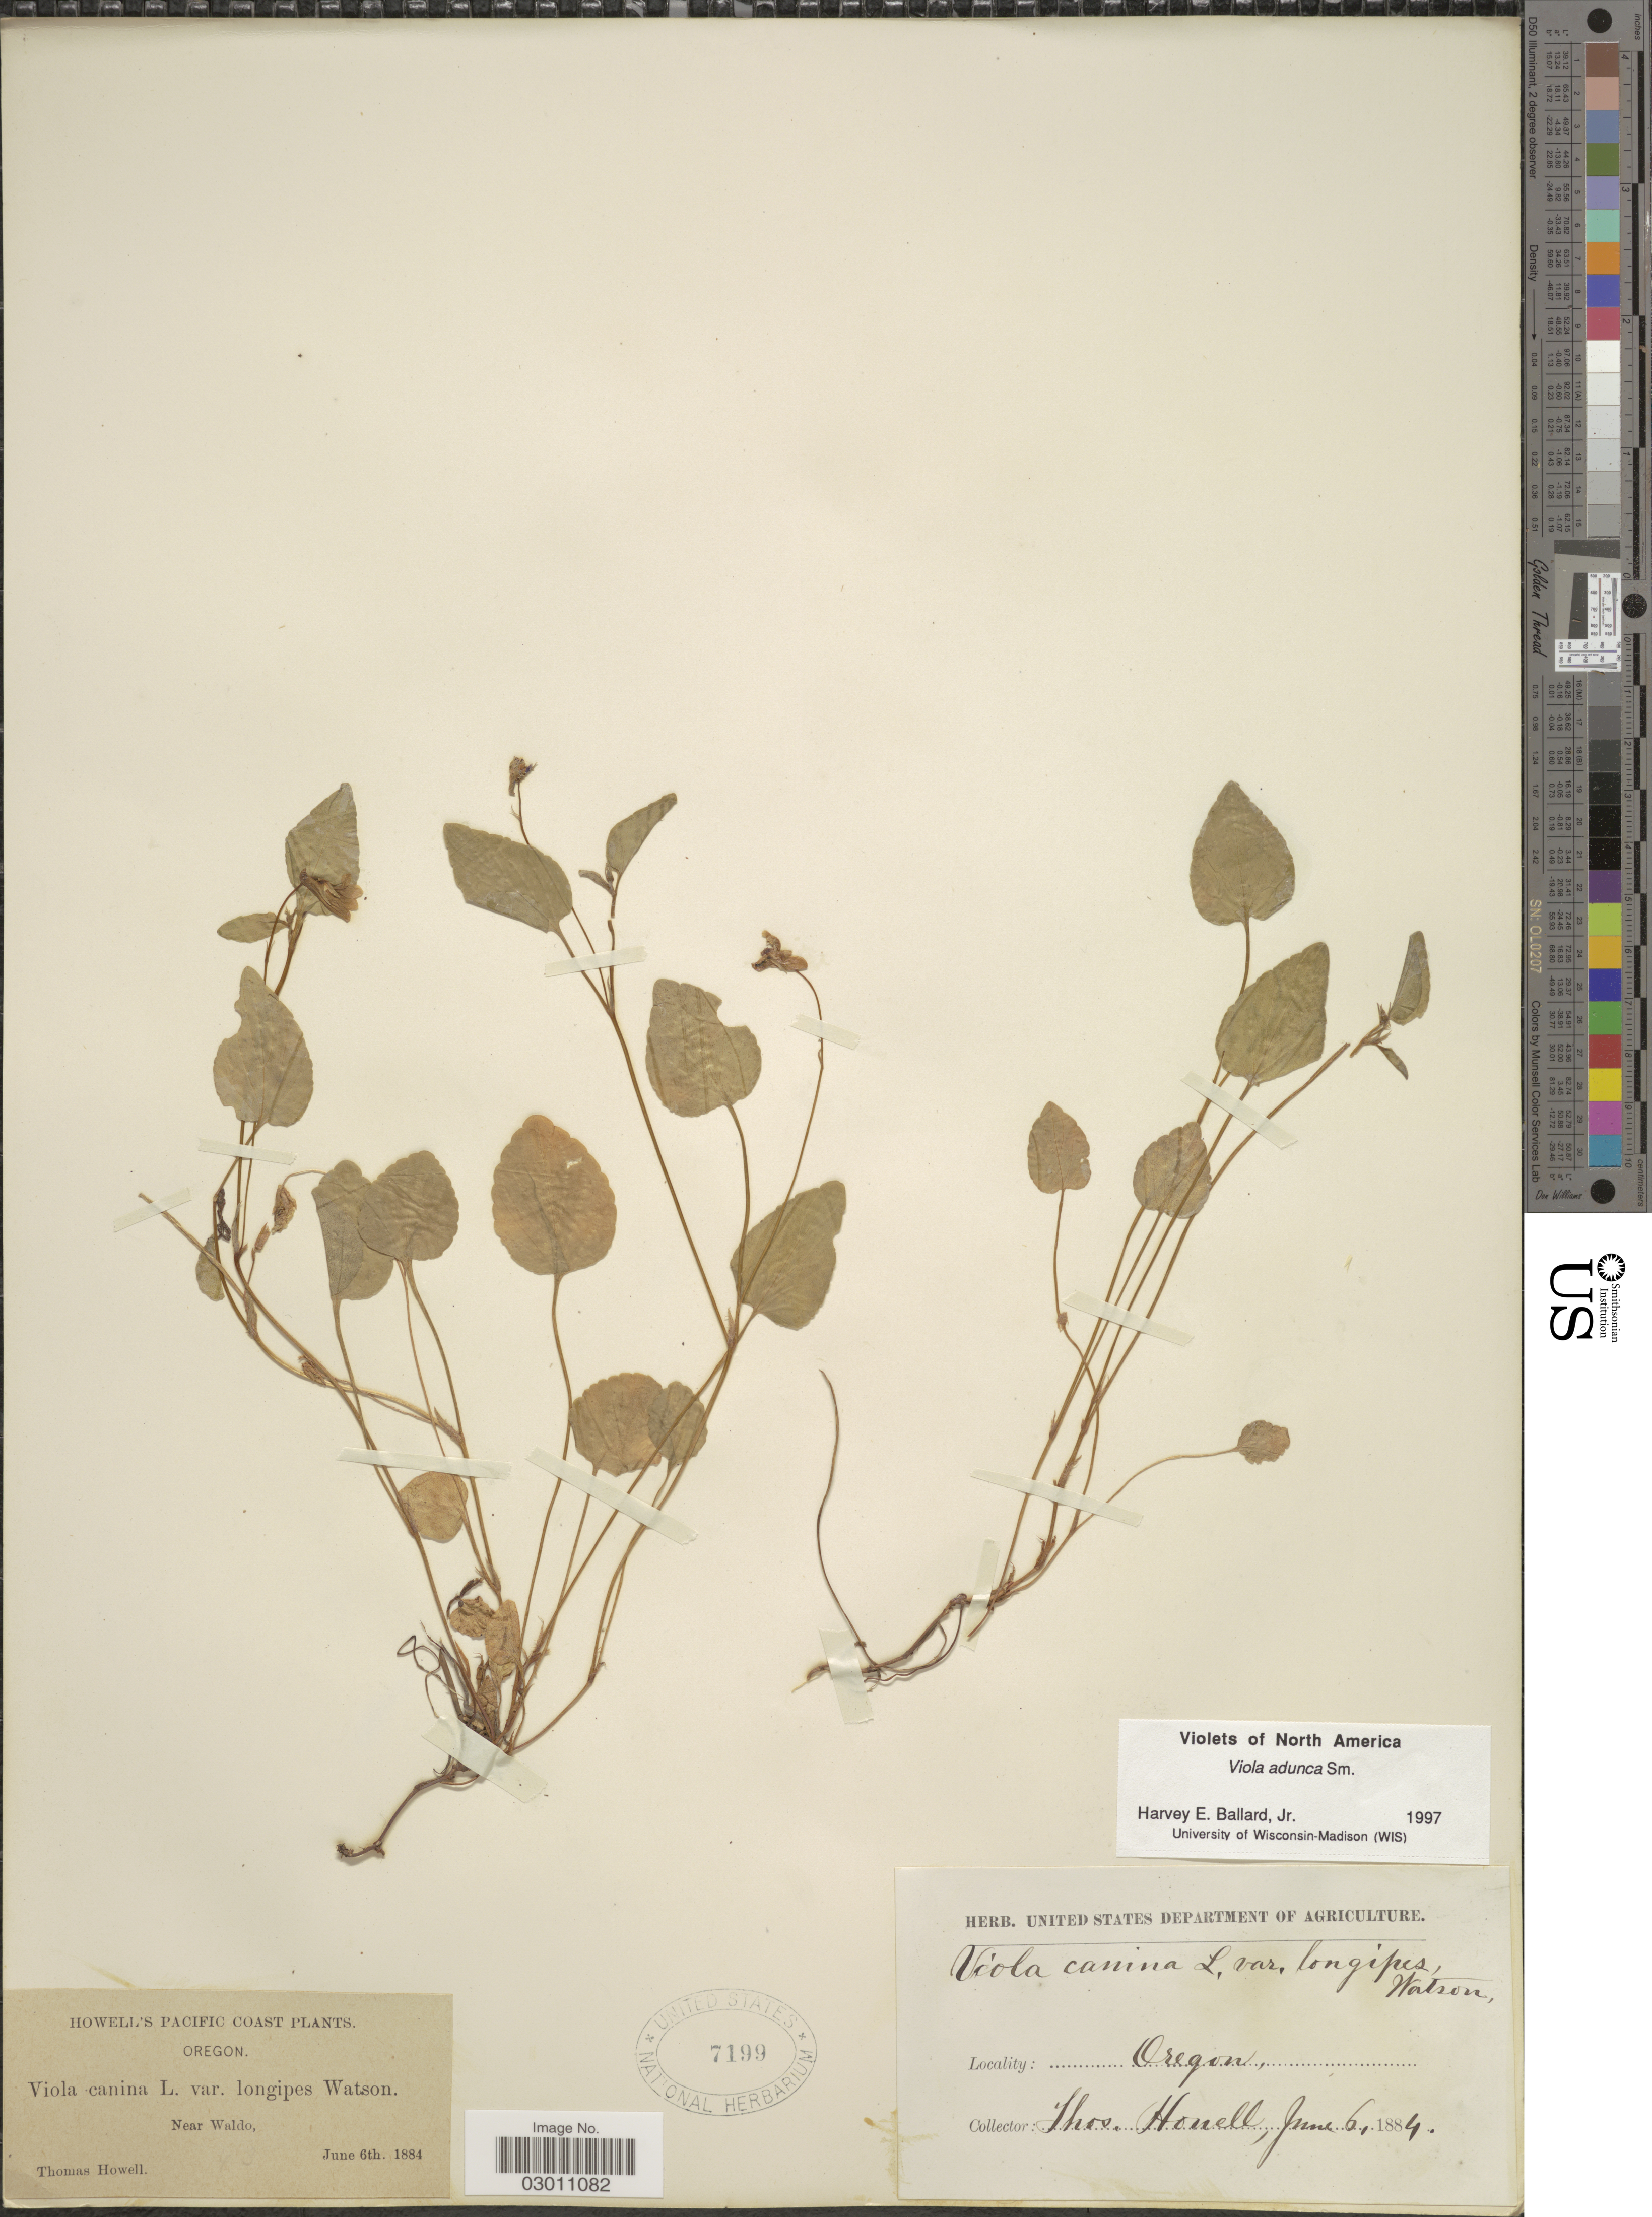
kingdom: Plantae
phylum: Tracheophyta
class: Magnoliopsida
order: Malpighiales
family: Violaceae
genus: Viola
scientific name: Viola adunca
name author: Sm.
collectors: T. Howell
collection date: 1884-06-06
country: United States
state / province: Oregon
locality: Pacific Coast. Near Waldo.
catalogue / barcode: US 7199